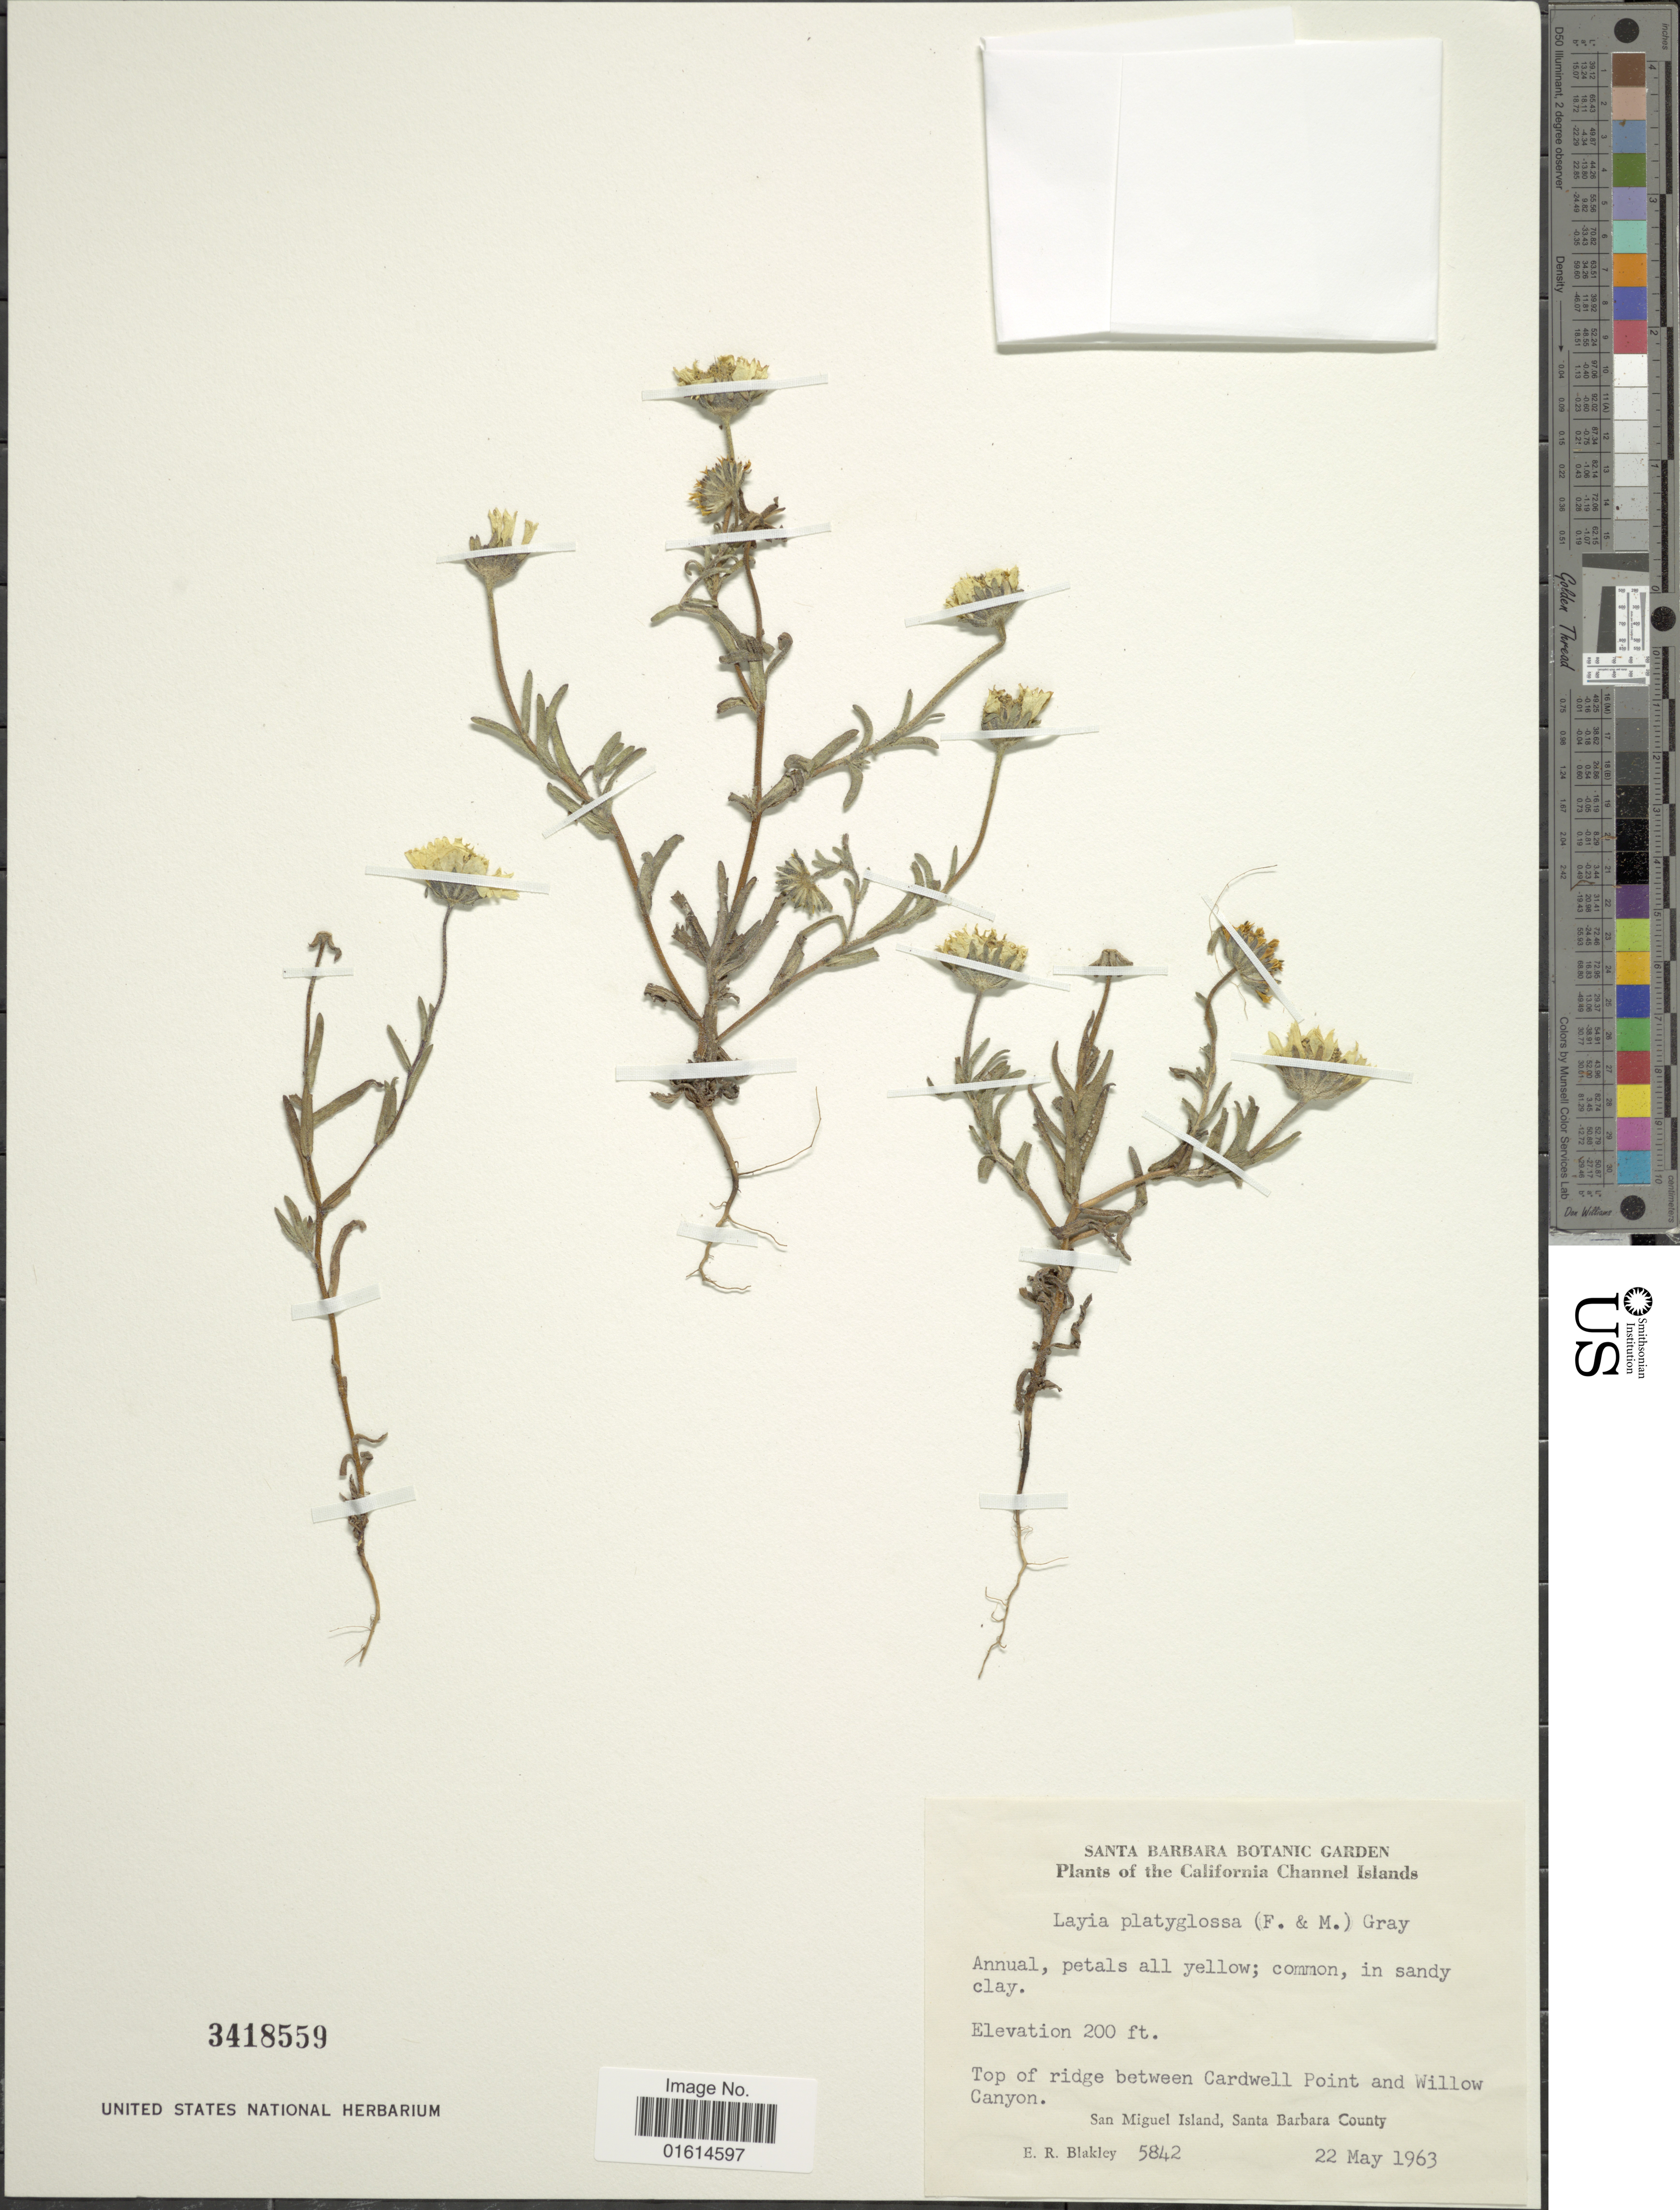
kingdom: Plantae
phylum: Tracheophyta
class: Magnoliopsida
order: Asterales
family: Asteraceae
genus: Layia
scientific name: Layia platyglossa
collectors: E. R. Blakley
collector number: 5842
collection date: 1963-05-22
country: United States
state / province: California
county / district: Santa Barbara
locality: California Channel Islands, top of ridge between Cardwell Point and Willow Canyon, San Miguel Island, Santa Barbara County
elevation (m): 61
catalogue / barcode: US 3418559